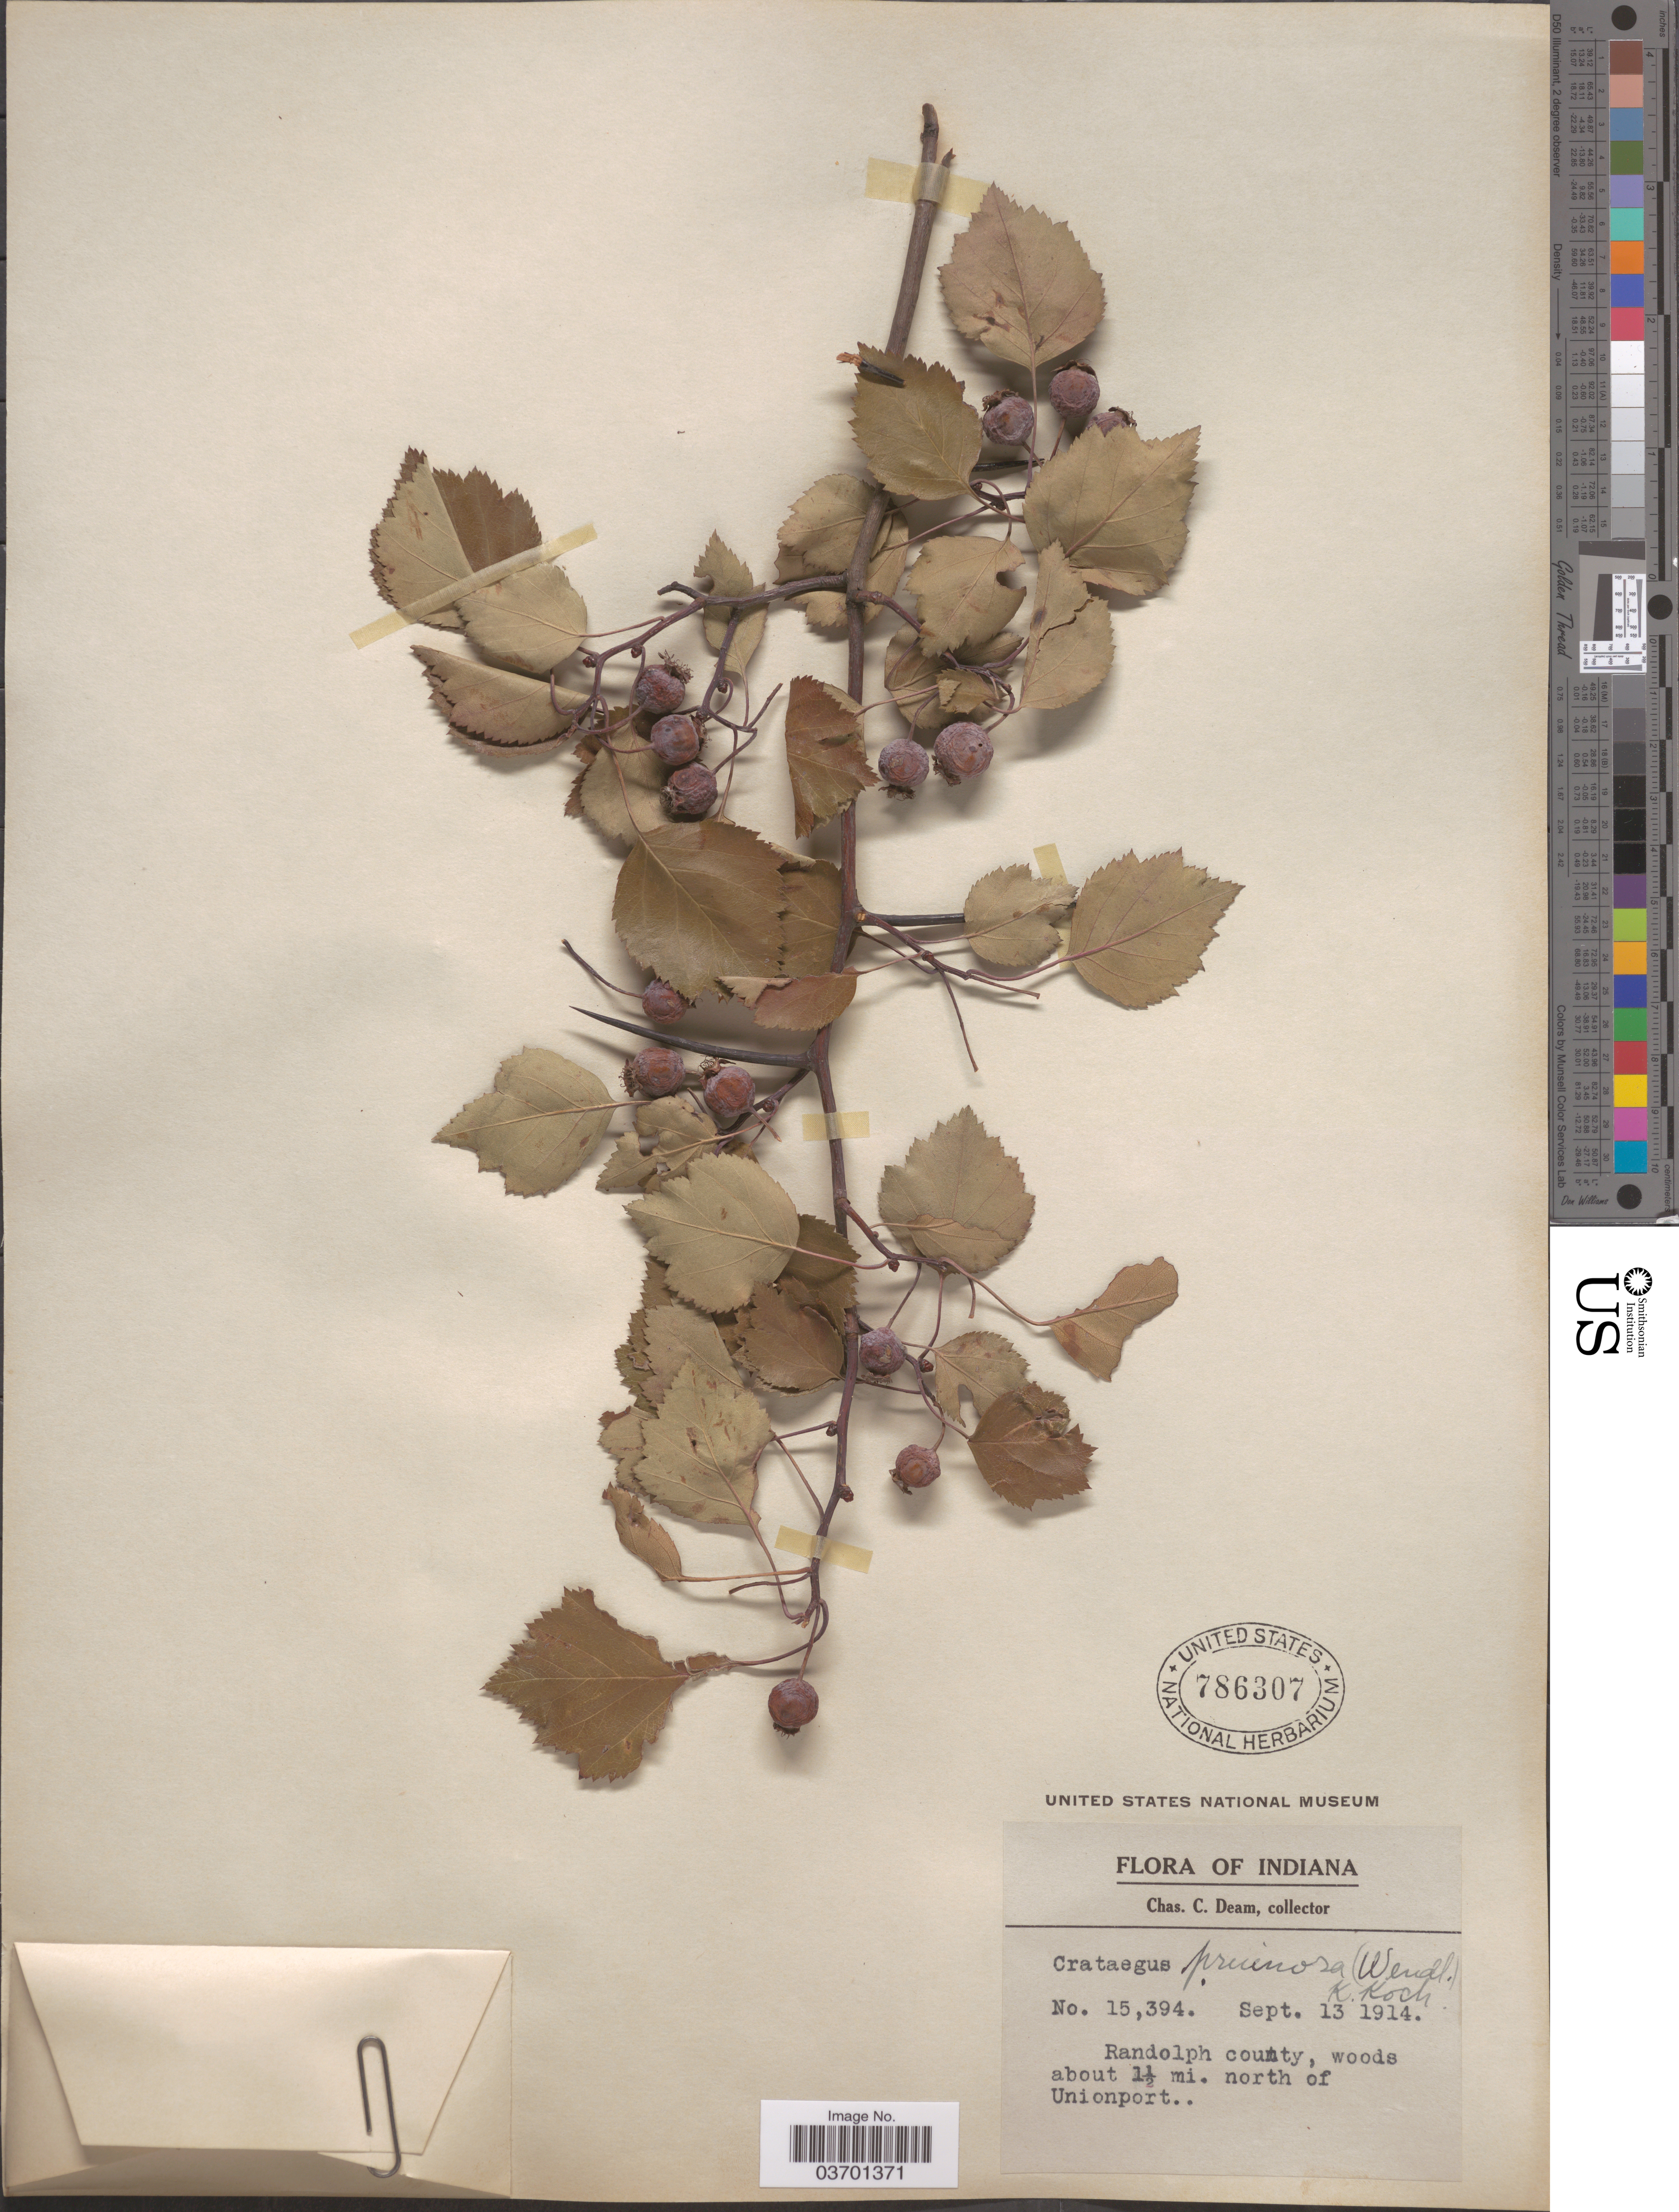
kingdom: Plantae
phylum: Tracheophyta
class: Magnoliopsida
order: Rosales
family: Rosaceae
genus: Crataegus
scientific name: Crataegus pruinosa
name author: (H.L. Wendl.) K. Koch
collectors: C. C. Deam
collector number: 15394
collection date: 1914-09-13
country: United States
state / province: Indiana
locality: Randolph county, woods about 1½ mi. north of Unionport.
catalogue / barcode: US 786307